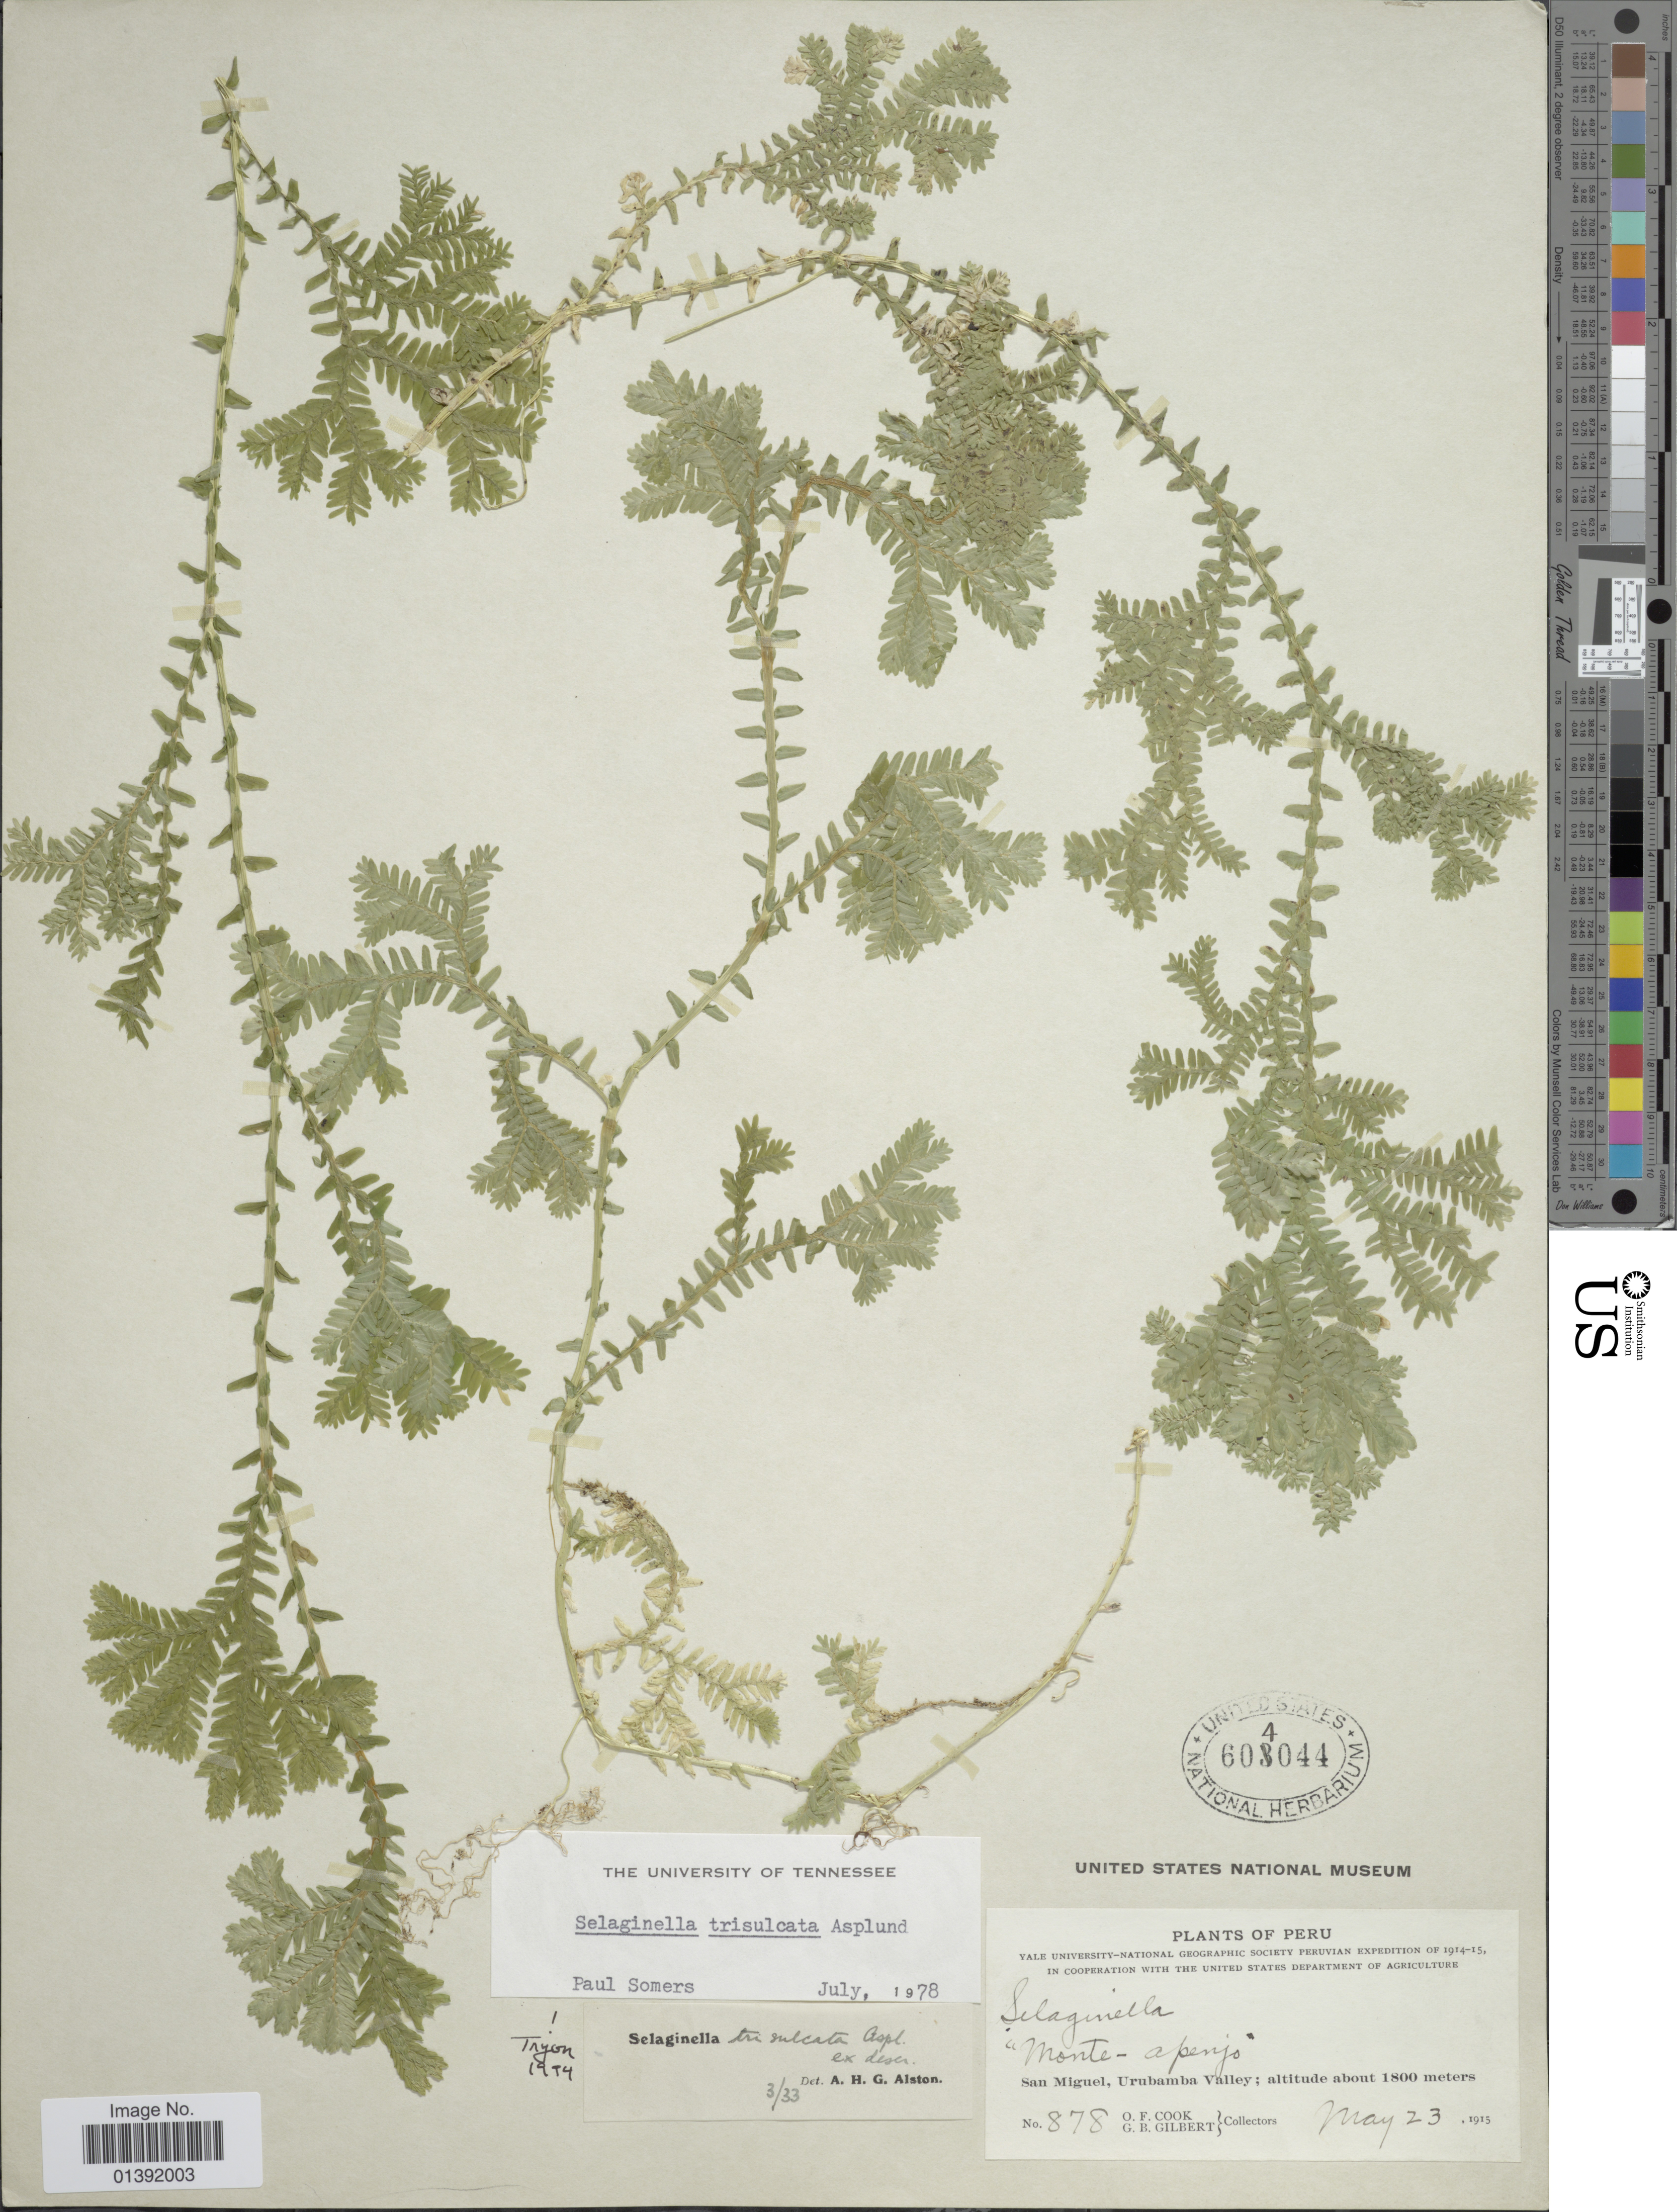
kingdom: Plantae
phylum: Tracheophyta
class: Lycopodiopsida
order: Selaginellales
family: Selaginellaceae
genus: Selaginella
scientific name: Selaginella trisulcata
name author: Aspl.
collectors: O. F. Cook & G. B. Gilbert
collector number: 878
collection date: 1915-05-23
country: Peru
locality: San Miguel, Urubamba Valley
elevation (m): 1800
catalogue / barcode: US 604044